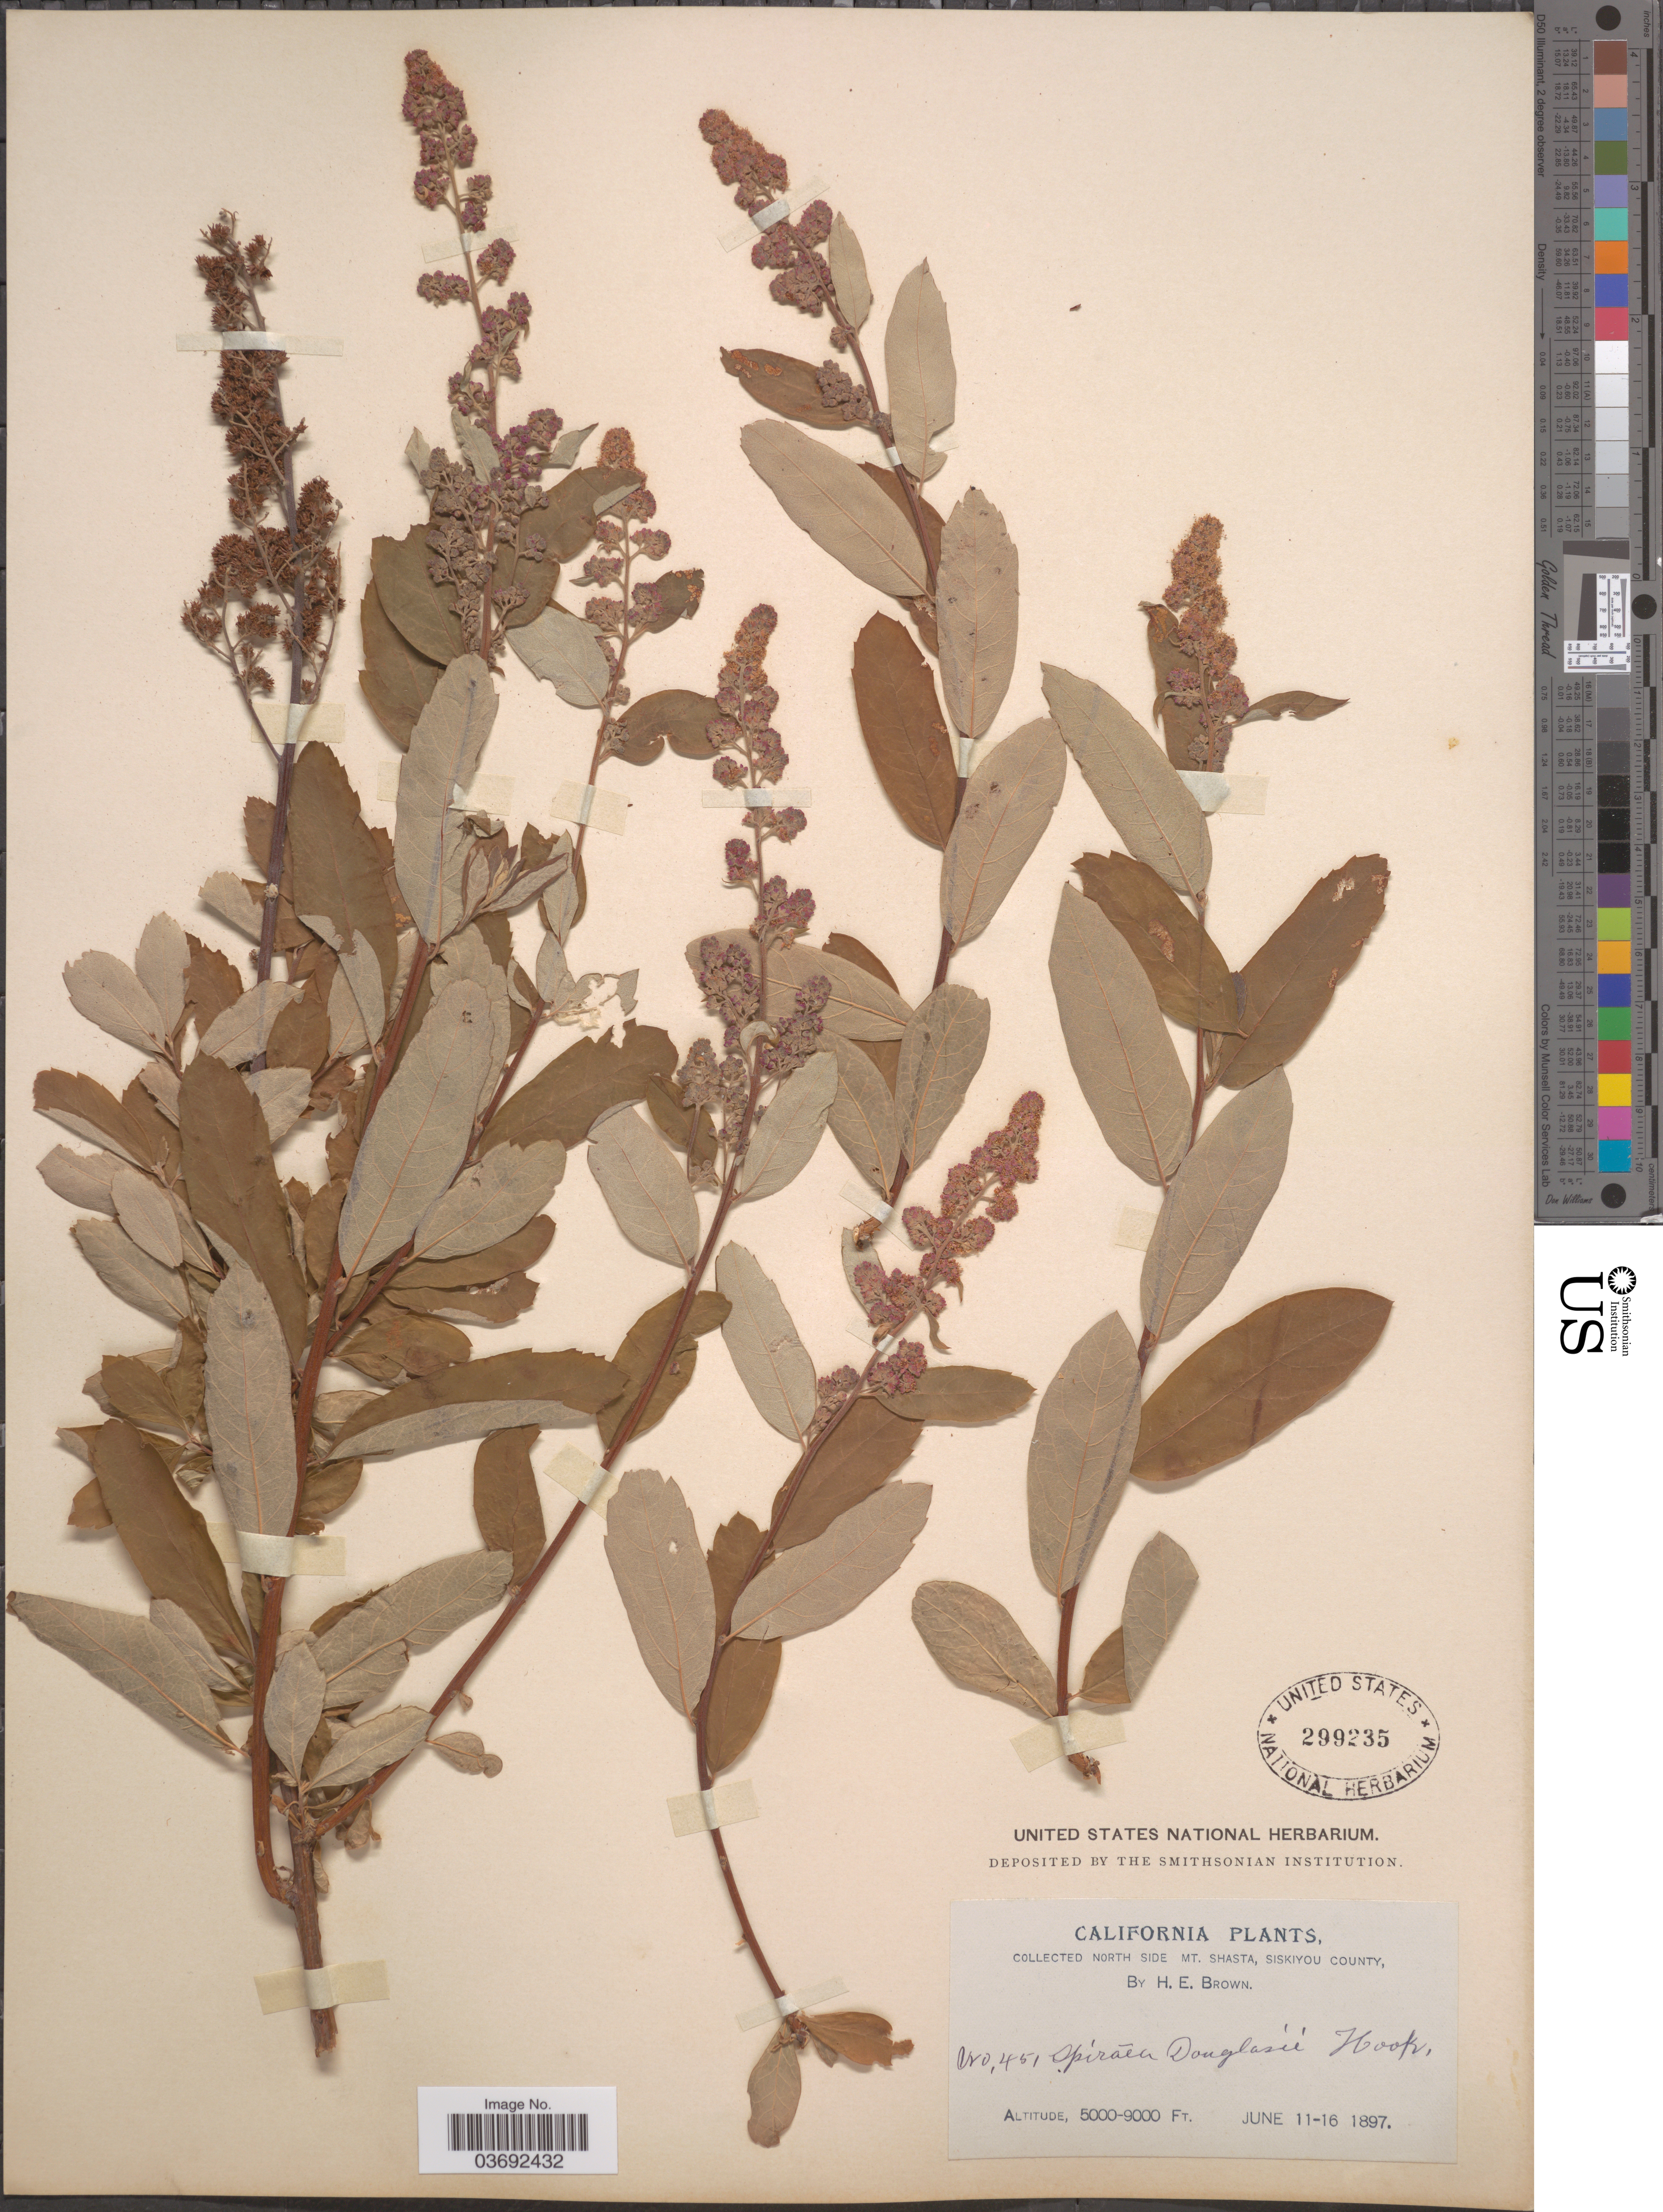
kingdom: Plantae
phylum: Tracheophyta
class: Magnoliopsida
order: Rosales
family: Rosaceae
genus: Spiraea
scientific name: Spiraea douglasii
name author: Hook.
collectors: H. E. Brown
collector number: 451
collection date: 1897-06-11/1897-06-16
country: United States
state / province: California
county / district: Siskiyou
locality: North side Mt. Shasta, Siskiyou County.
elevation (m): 1524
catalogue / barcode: US 299235